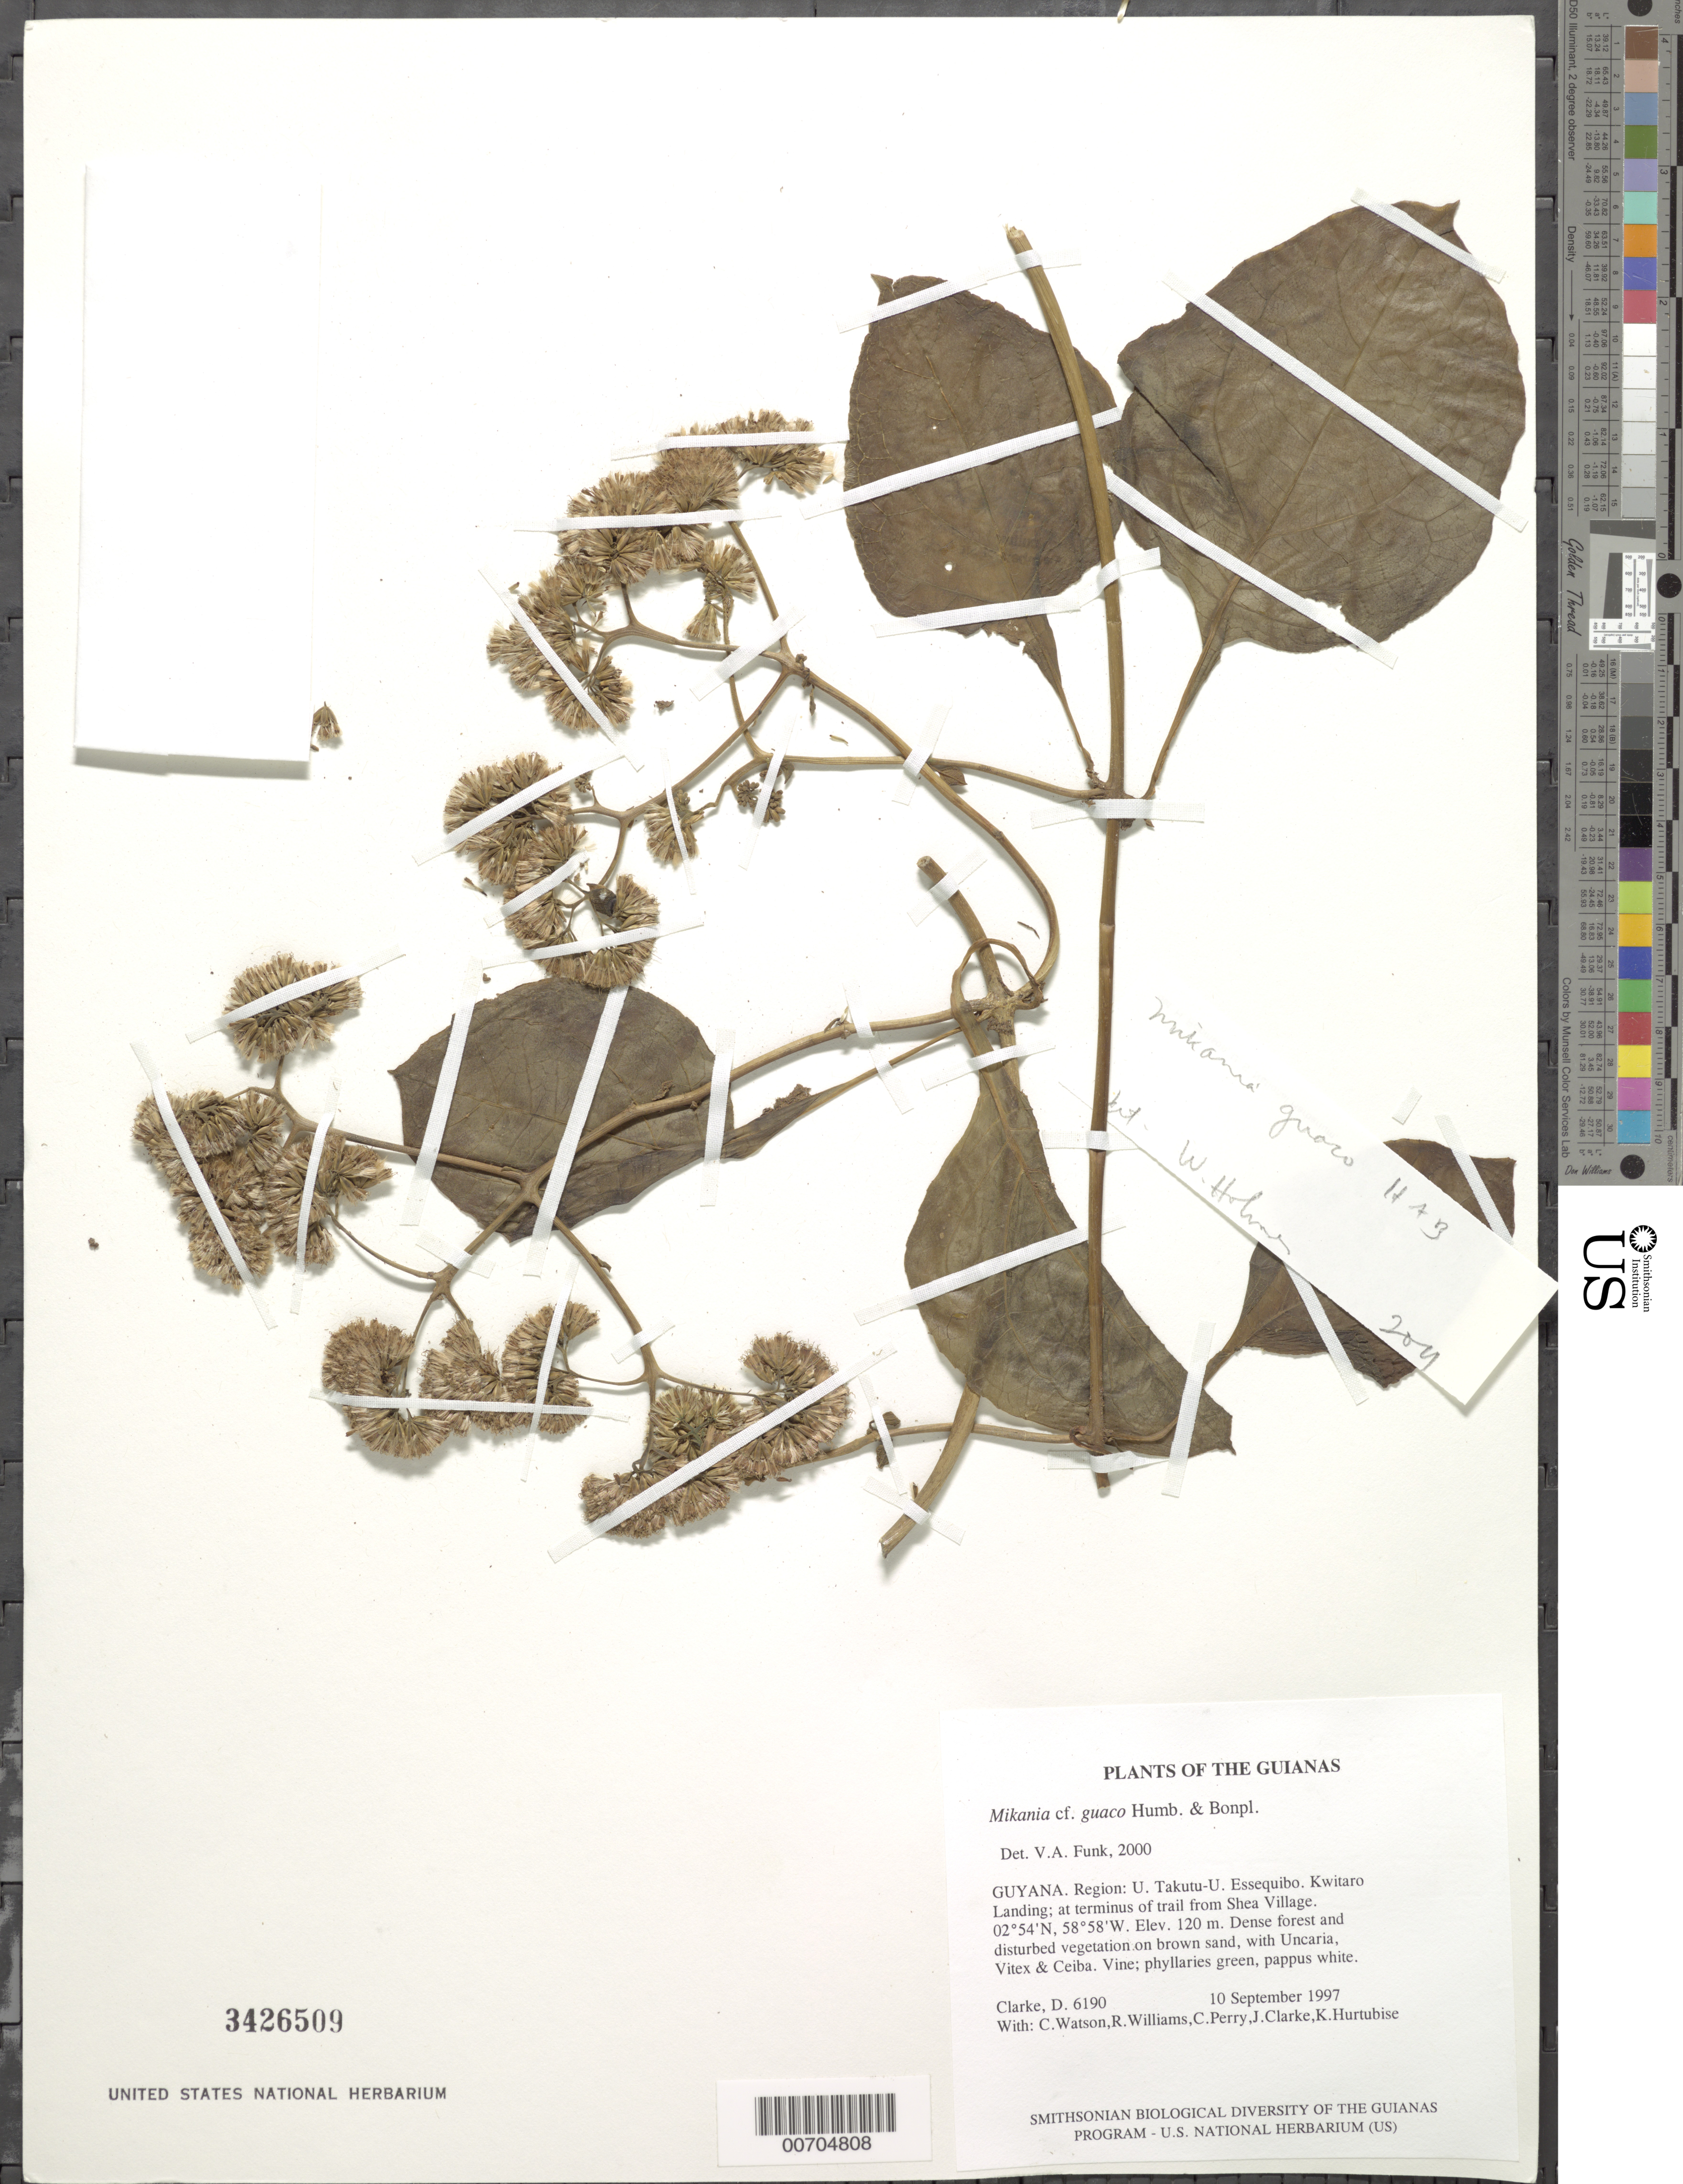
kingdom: Plantae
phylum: Tracheophyta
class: Magnoliopsida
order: Asterales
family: Asteraceae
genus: Mikania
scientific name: Mikania guaco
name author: Humb. & Bonpl.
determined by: Funk, Vicki A., (BOT), Smithsonian Institution - National Museum of Natural History (UNITED STATES)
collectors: H. D. Clarke, C. Watson, R. Williams, C. Perry, J. Clarke & K. Hurtubise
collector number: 6190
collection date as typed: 10 September 1997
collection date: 1997-09-10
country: Guyana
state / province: U. Takutu-U. Essequibo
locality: Kwitaro Landing; at terminus of trail from Shea Village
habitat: Dense forest and disturbed vegetation on brown sand, with Uncaria, Vitex & Ceiba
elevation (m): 120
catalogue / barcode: US 3426509